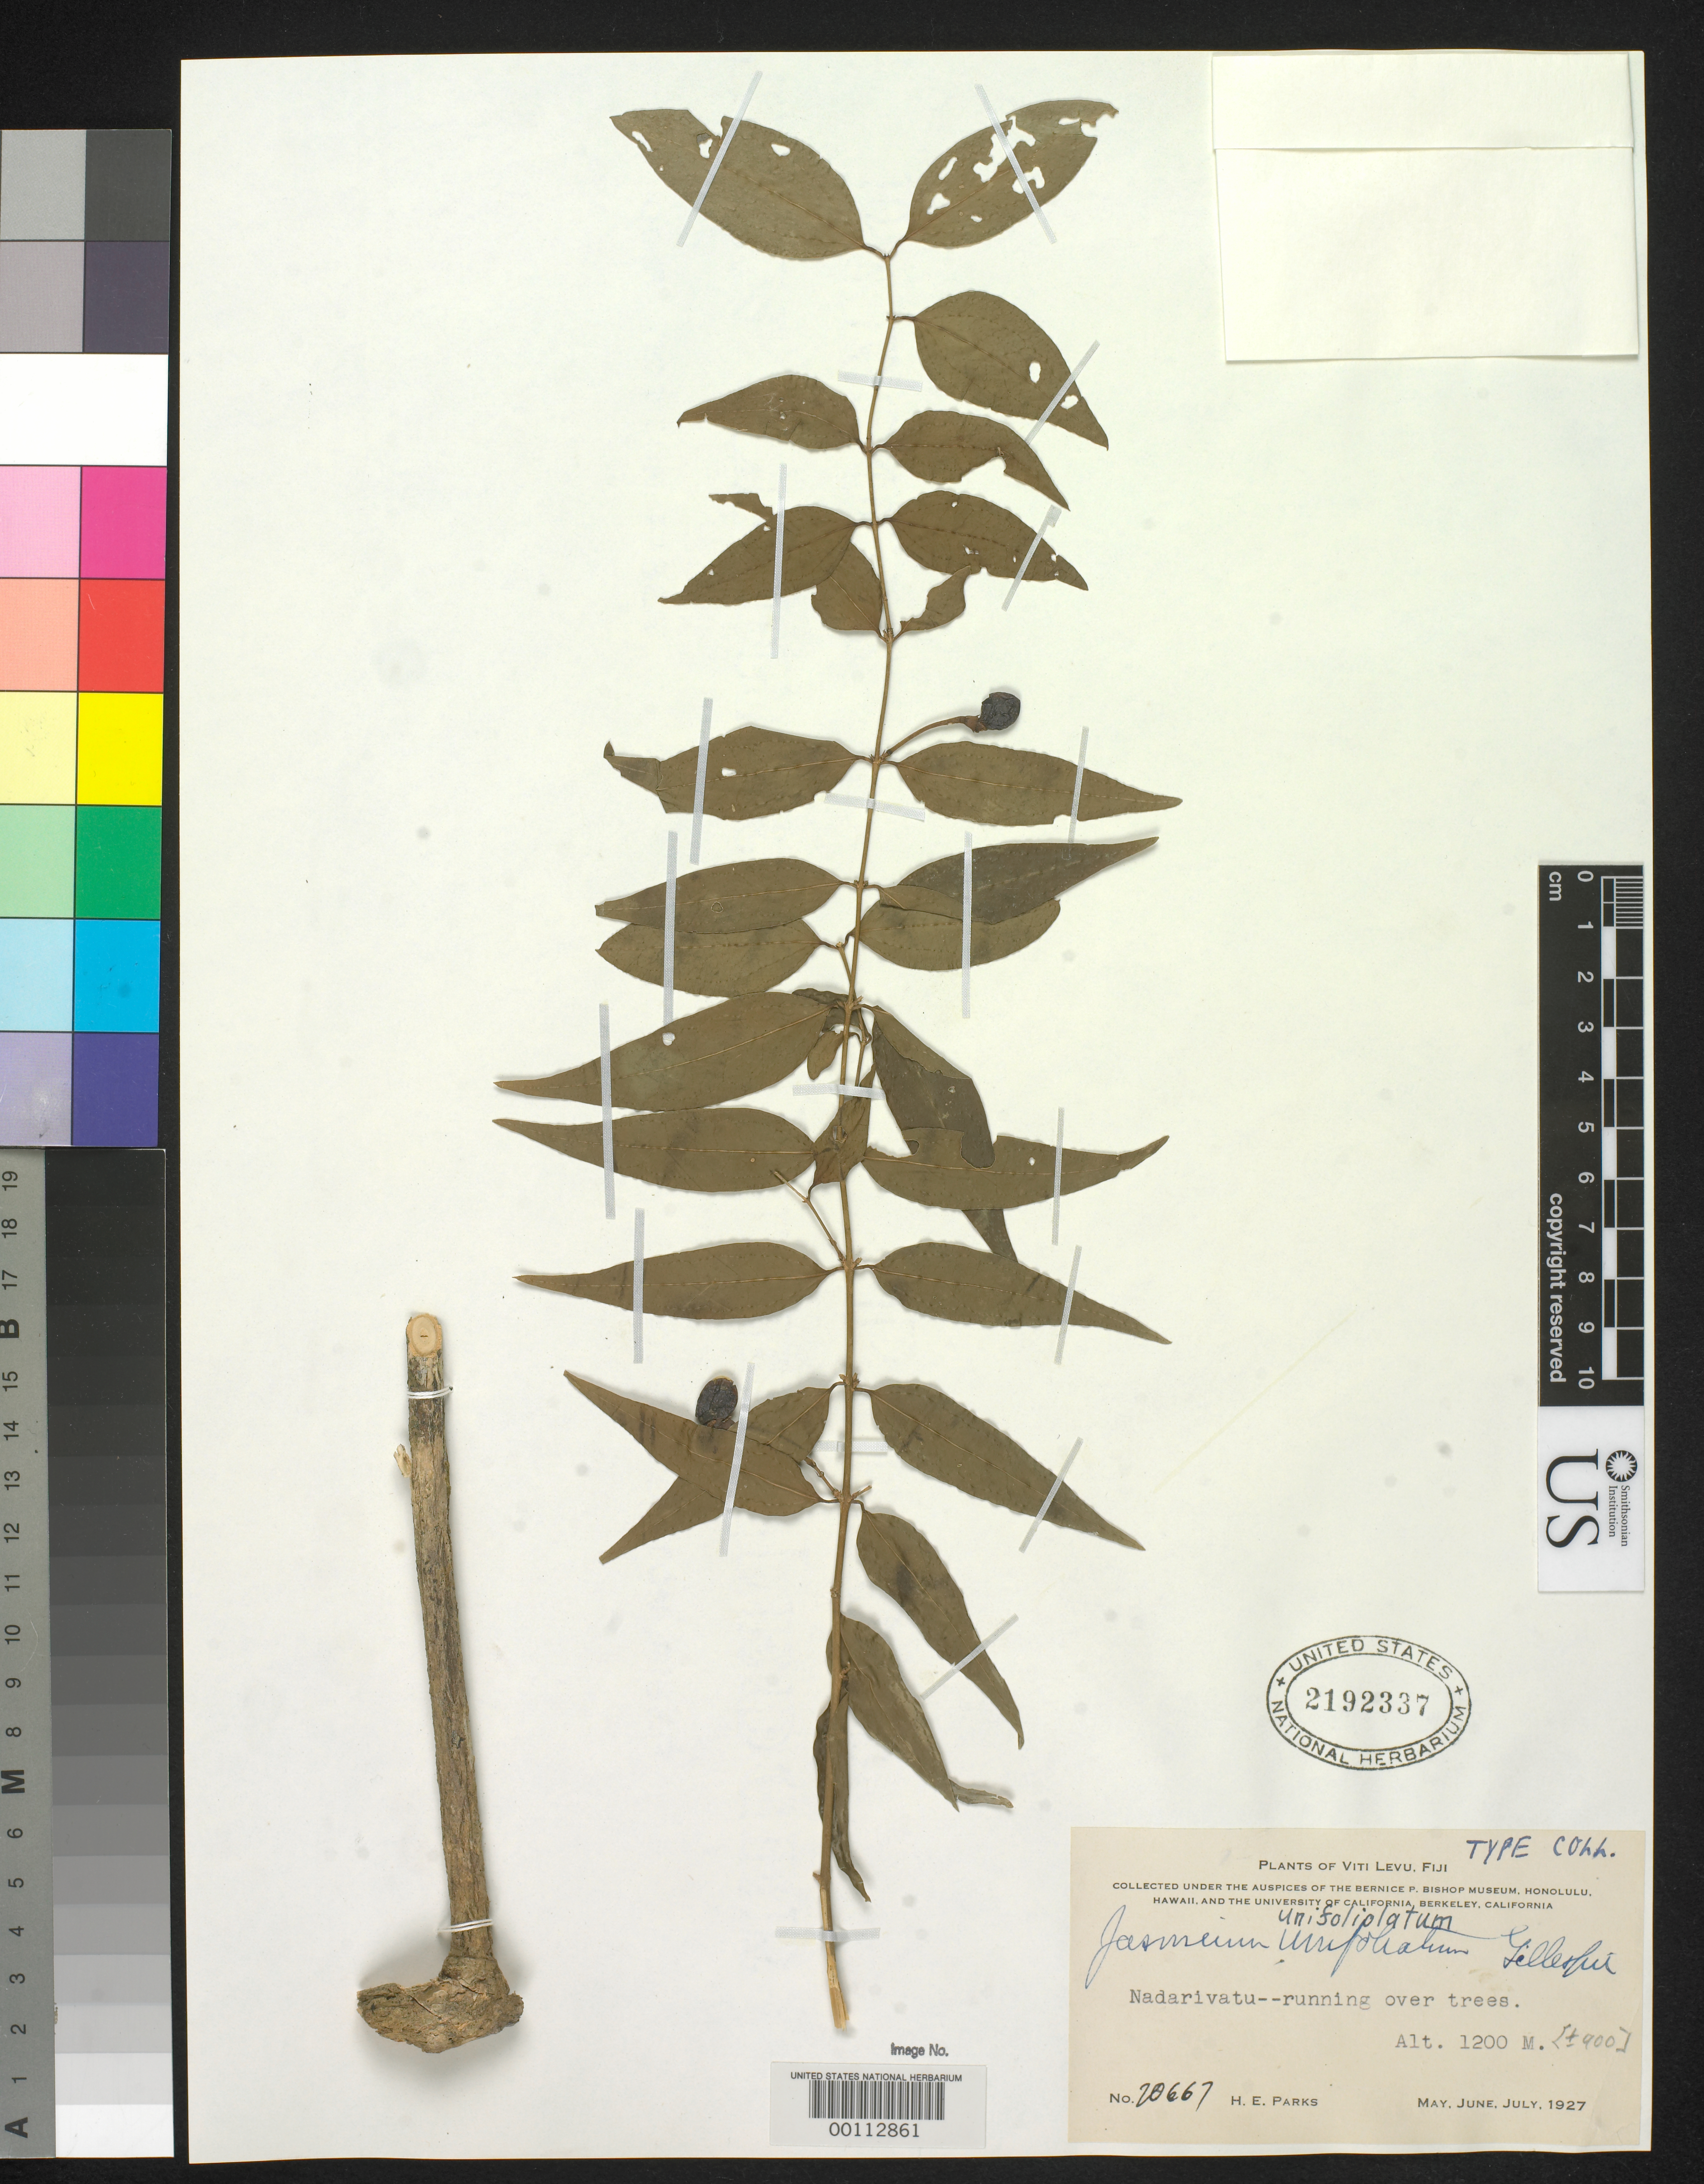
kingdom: Plantae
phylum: Tracheophyta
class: Magnoliopsida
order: Lamiales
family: Oleaceae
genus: Jasminum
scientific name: Jasminum unifoliolatum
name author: Gillespie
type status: Isotype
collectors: H. E. Parks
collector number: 20667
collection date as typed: Jul 1927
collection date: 1927-07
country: Fiji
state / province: Tholo North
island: Viti Levu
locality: Vicinity of Nandarivatu. [Viti Levu Group]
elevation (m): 1200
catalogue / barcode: US 2192337